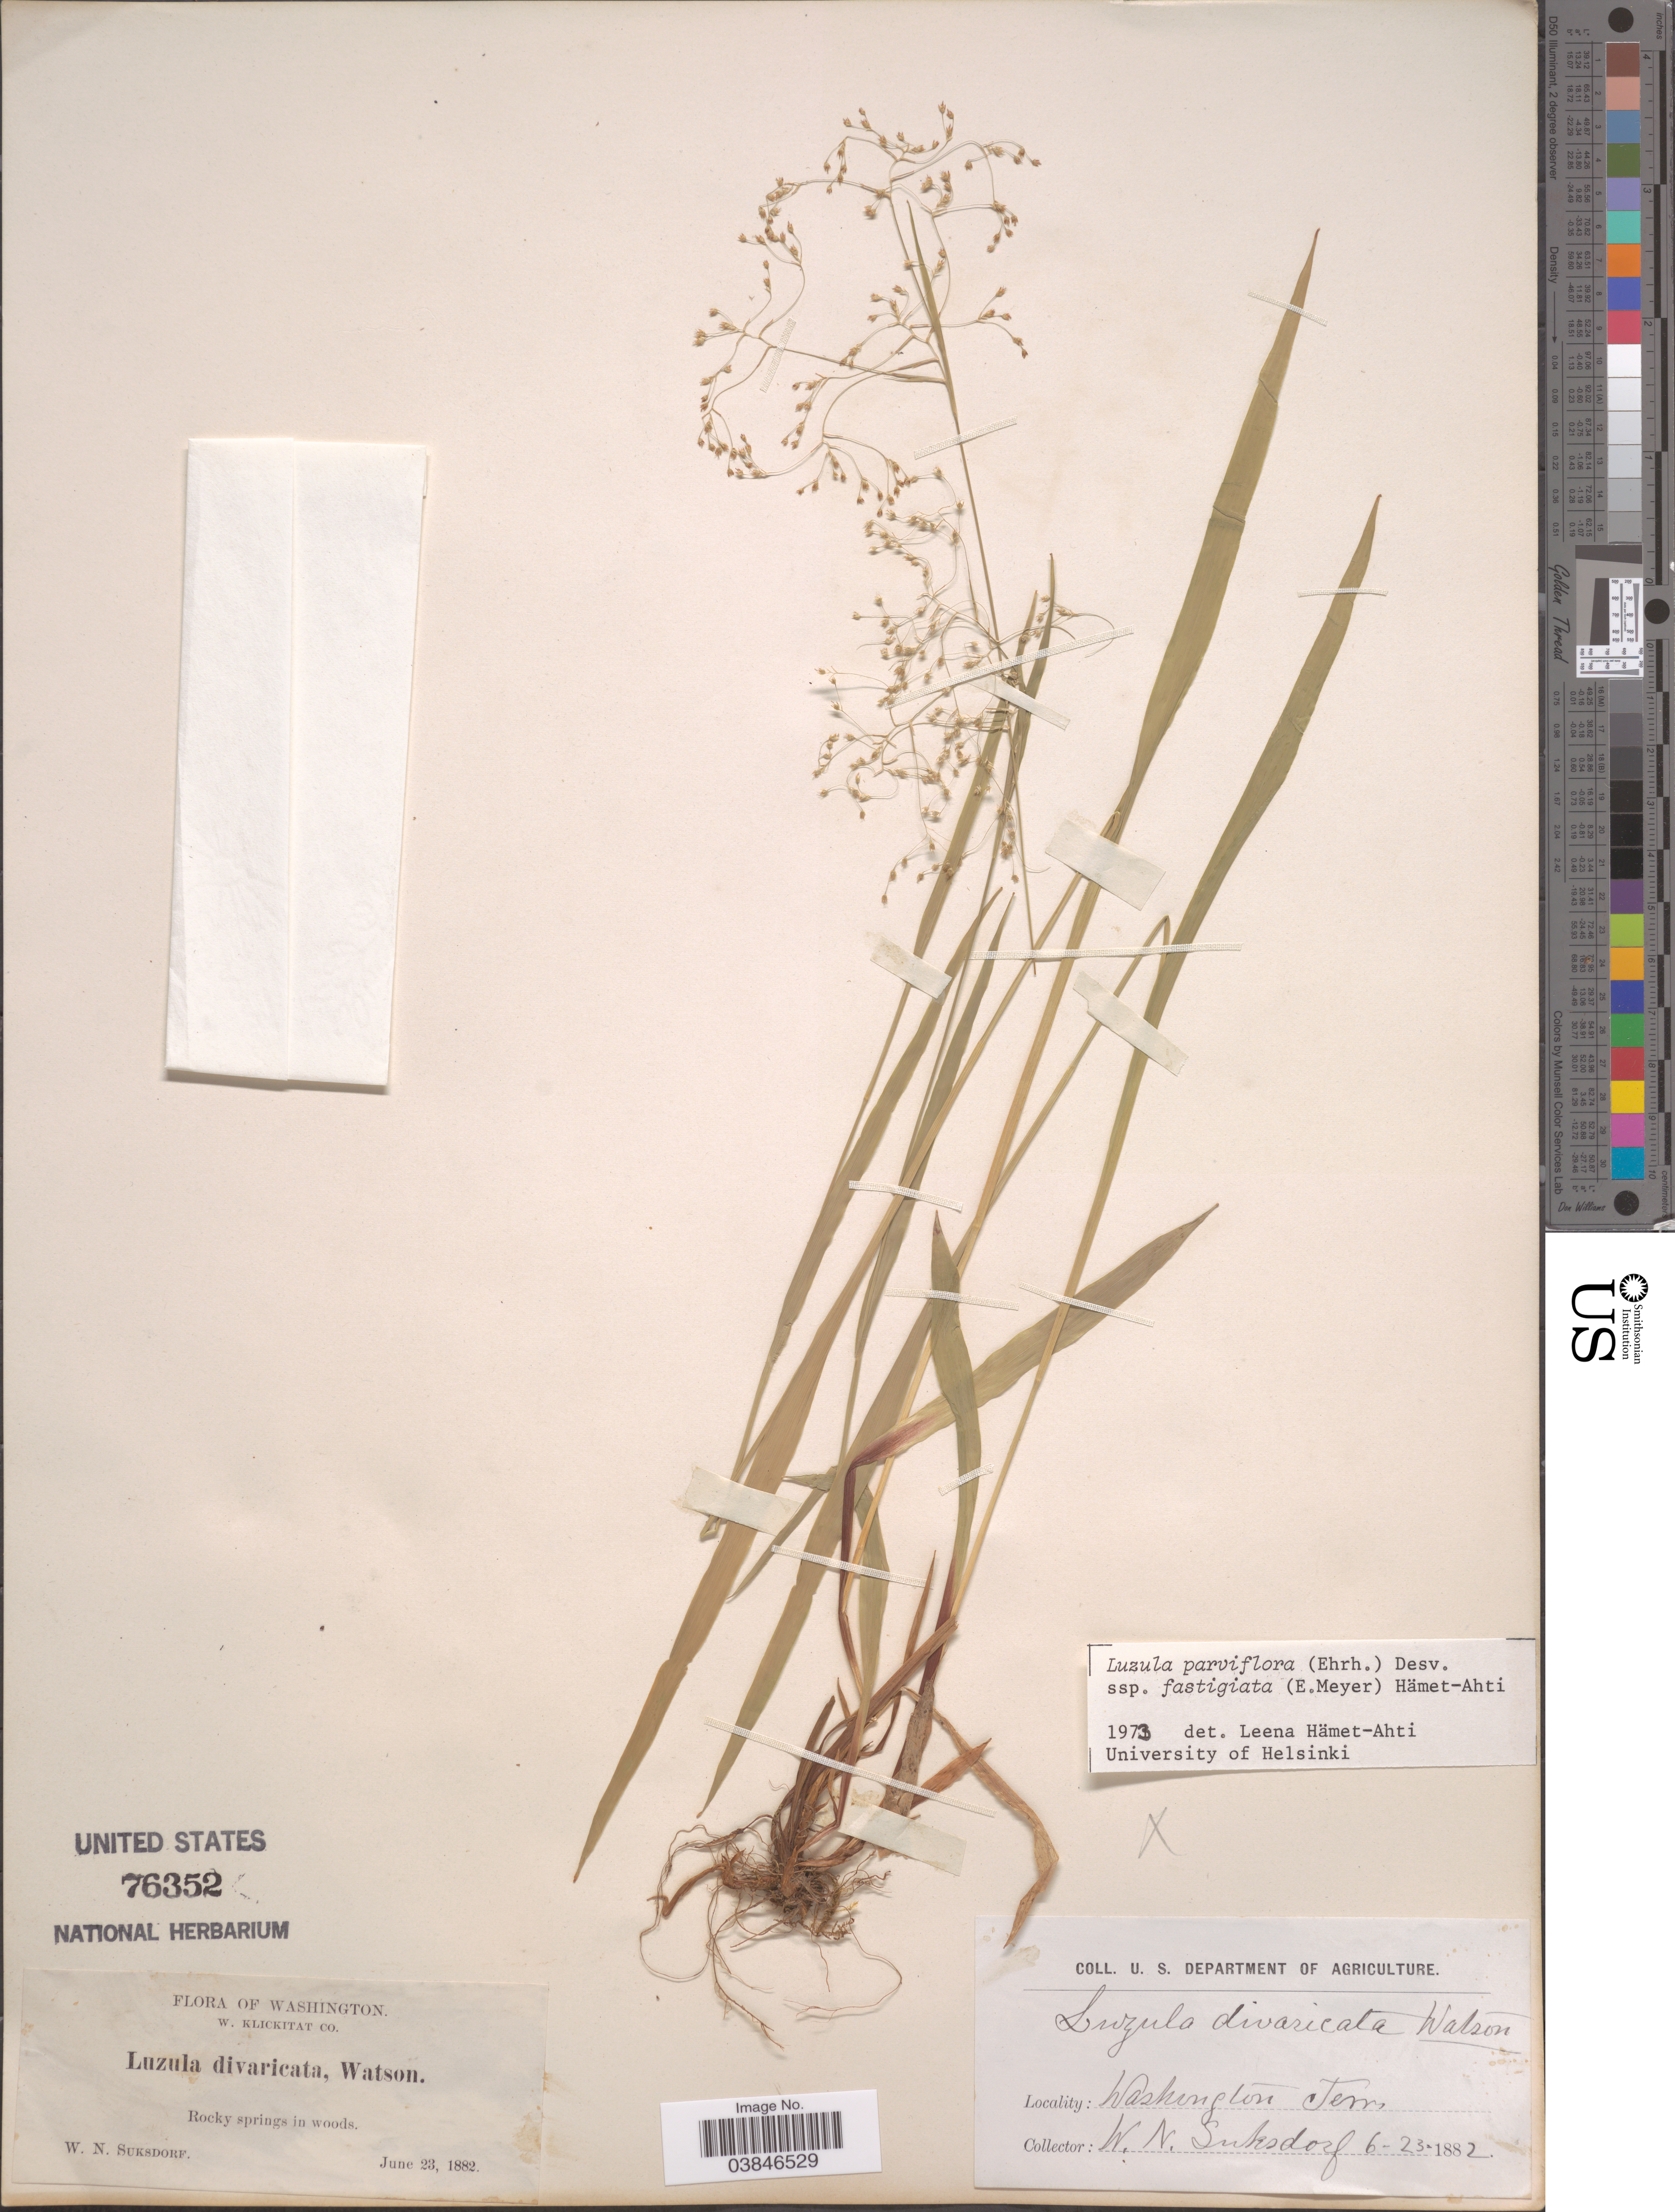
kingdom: Plantae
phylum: Tracheophyta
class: Liliopsida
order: Poales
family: Juncaceae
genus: Luzula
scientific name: Luzula parviflora subsp. fastigiata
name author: Buchenau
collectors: W. N. Suksdorf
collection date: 1882-06-23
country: United States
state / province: Washington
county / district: Klickitat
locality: W. Klickitat Co. Washington Terr.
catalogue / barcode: US 76352